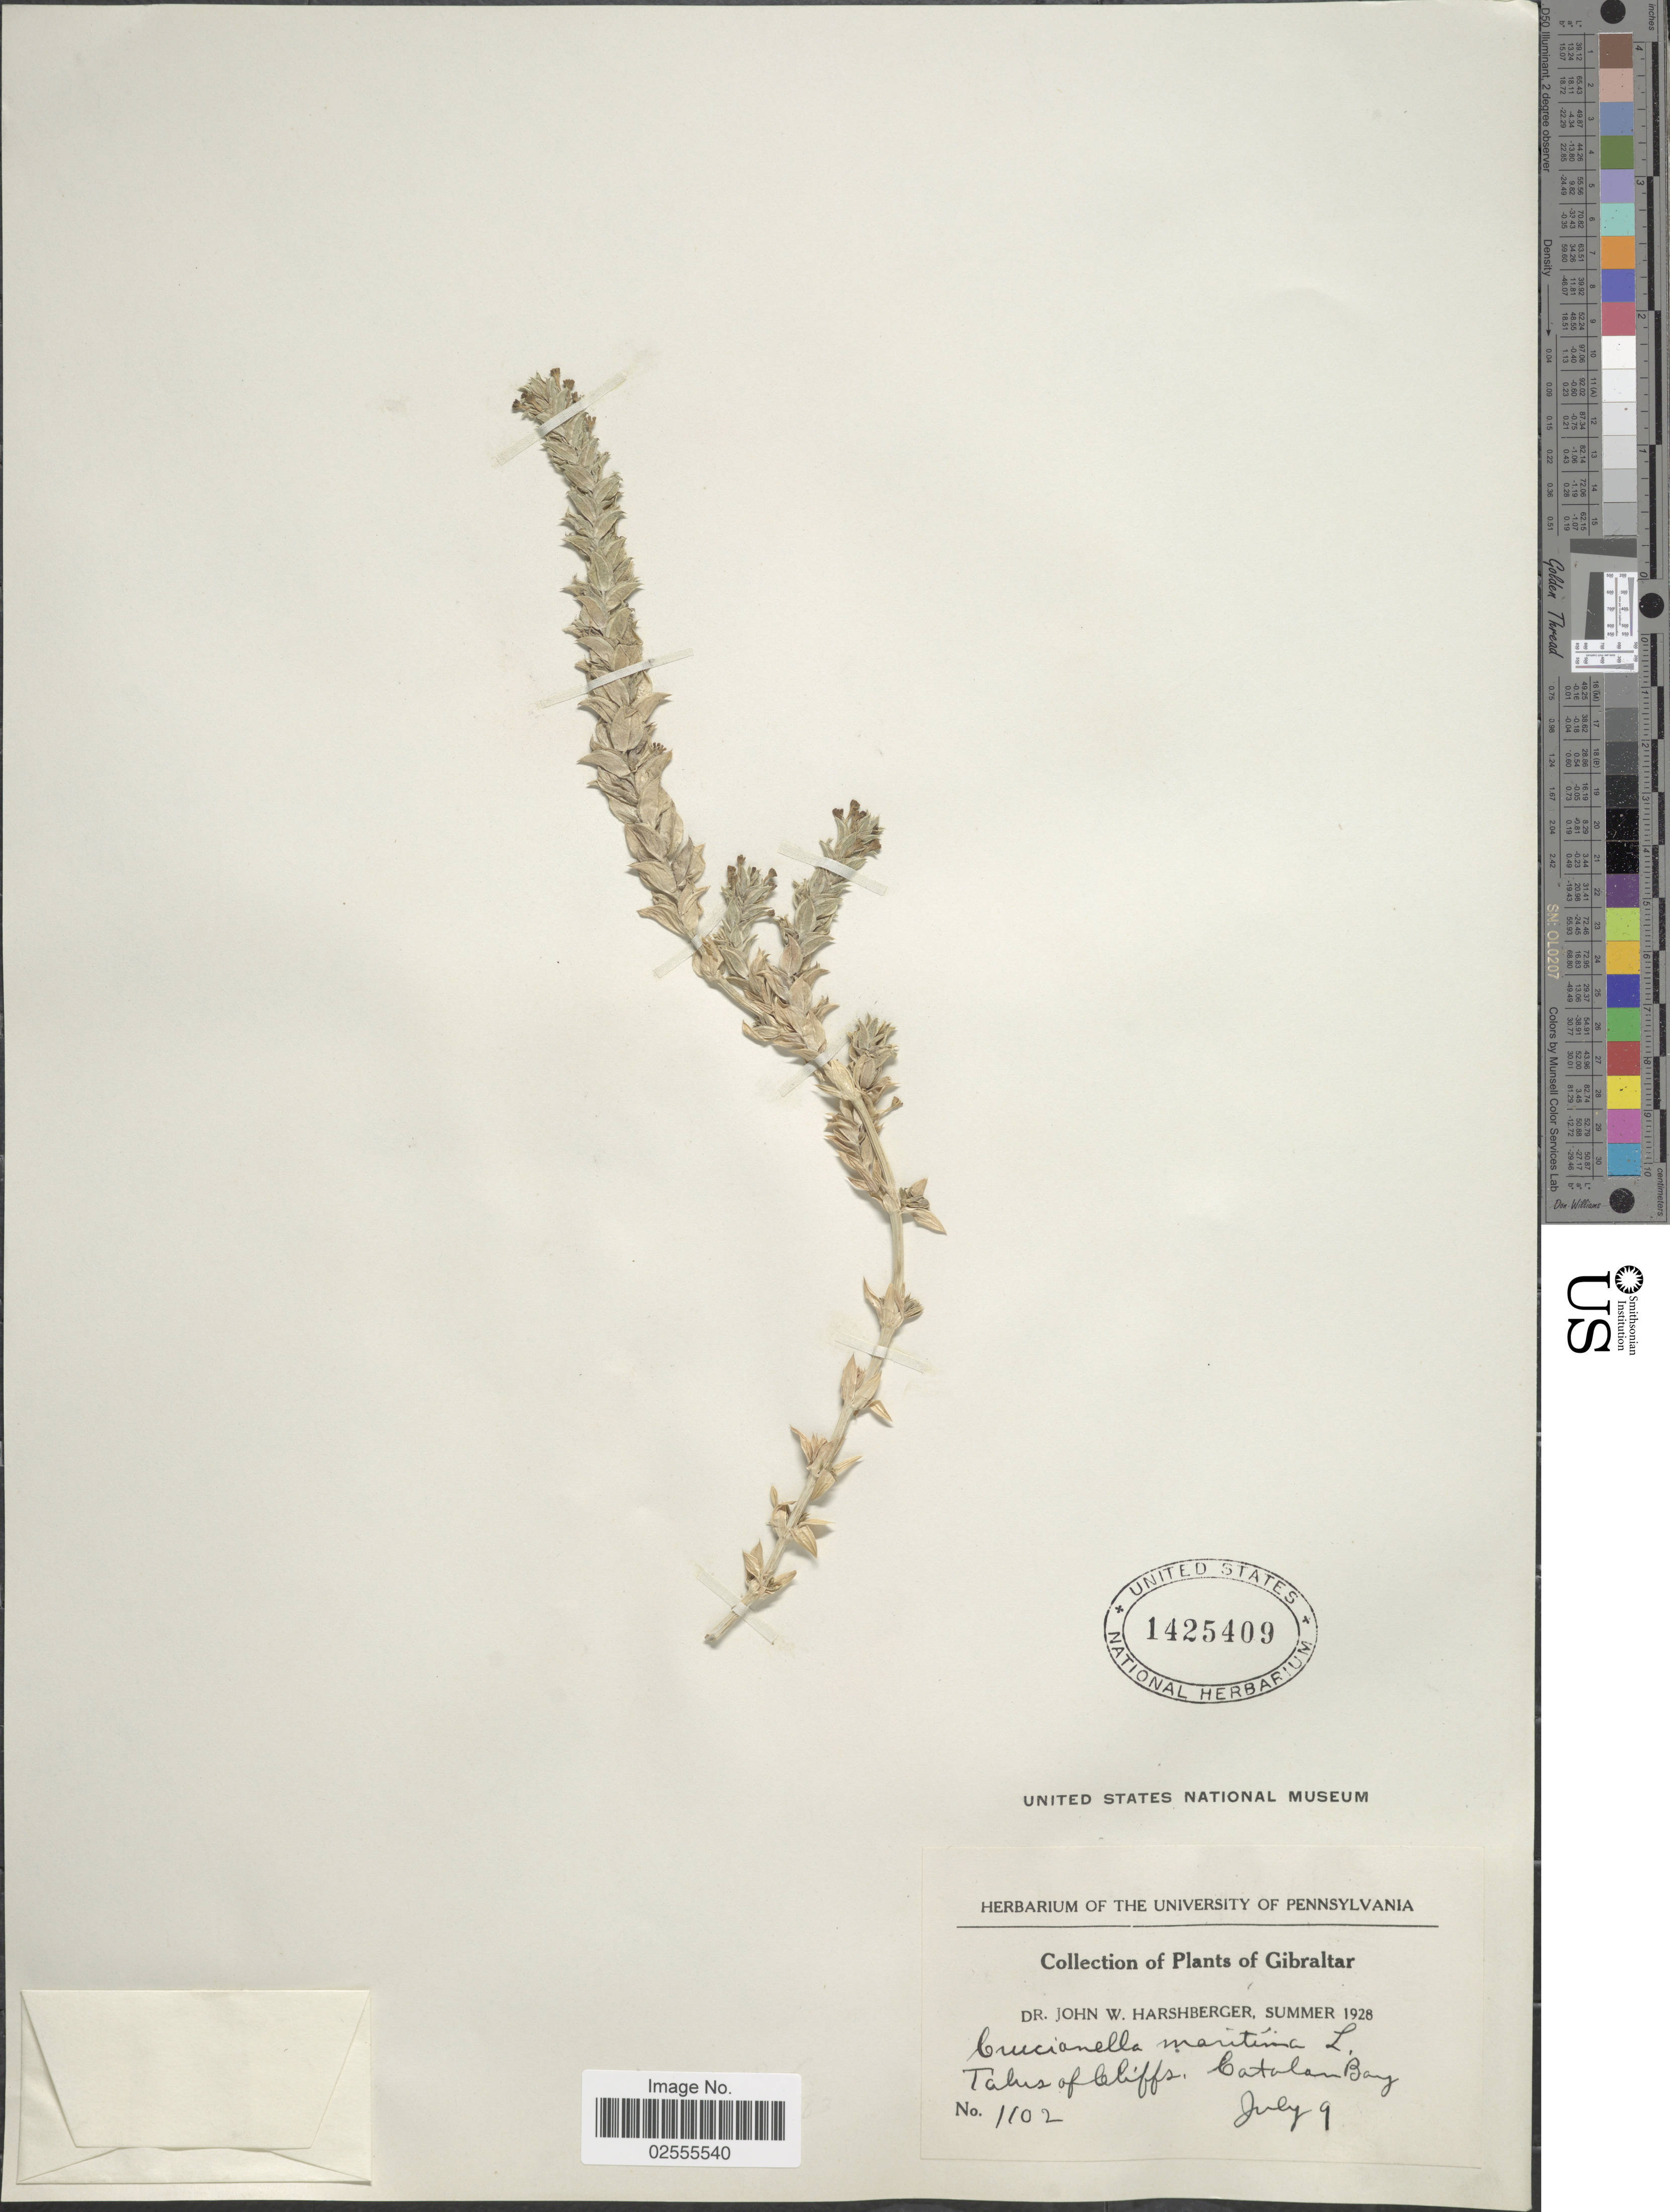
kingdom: Plantae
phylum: Tracheophyta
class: Magnoliopsida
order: Gentianales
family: Rubiaceae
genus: Crucianella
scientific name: Crucianella maritima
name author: L.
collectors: J. W. Harshberger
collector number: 1102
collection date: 1928-07-09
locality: Gibraltar, Catalan Bay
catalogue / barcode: US 1425409